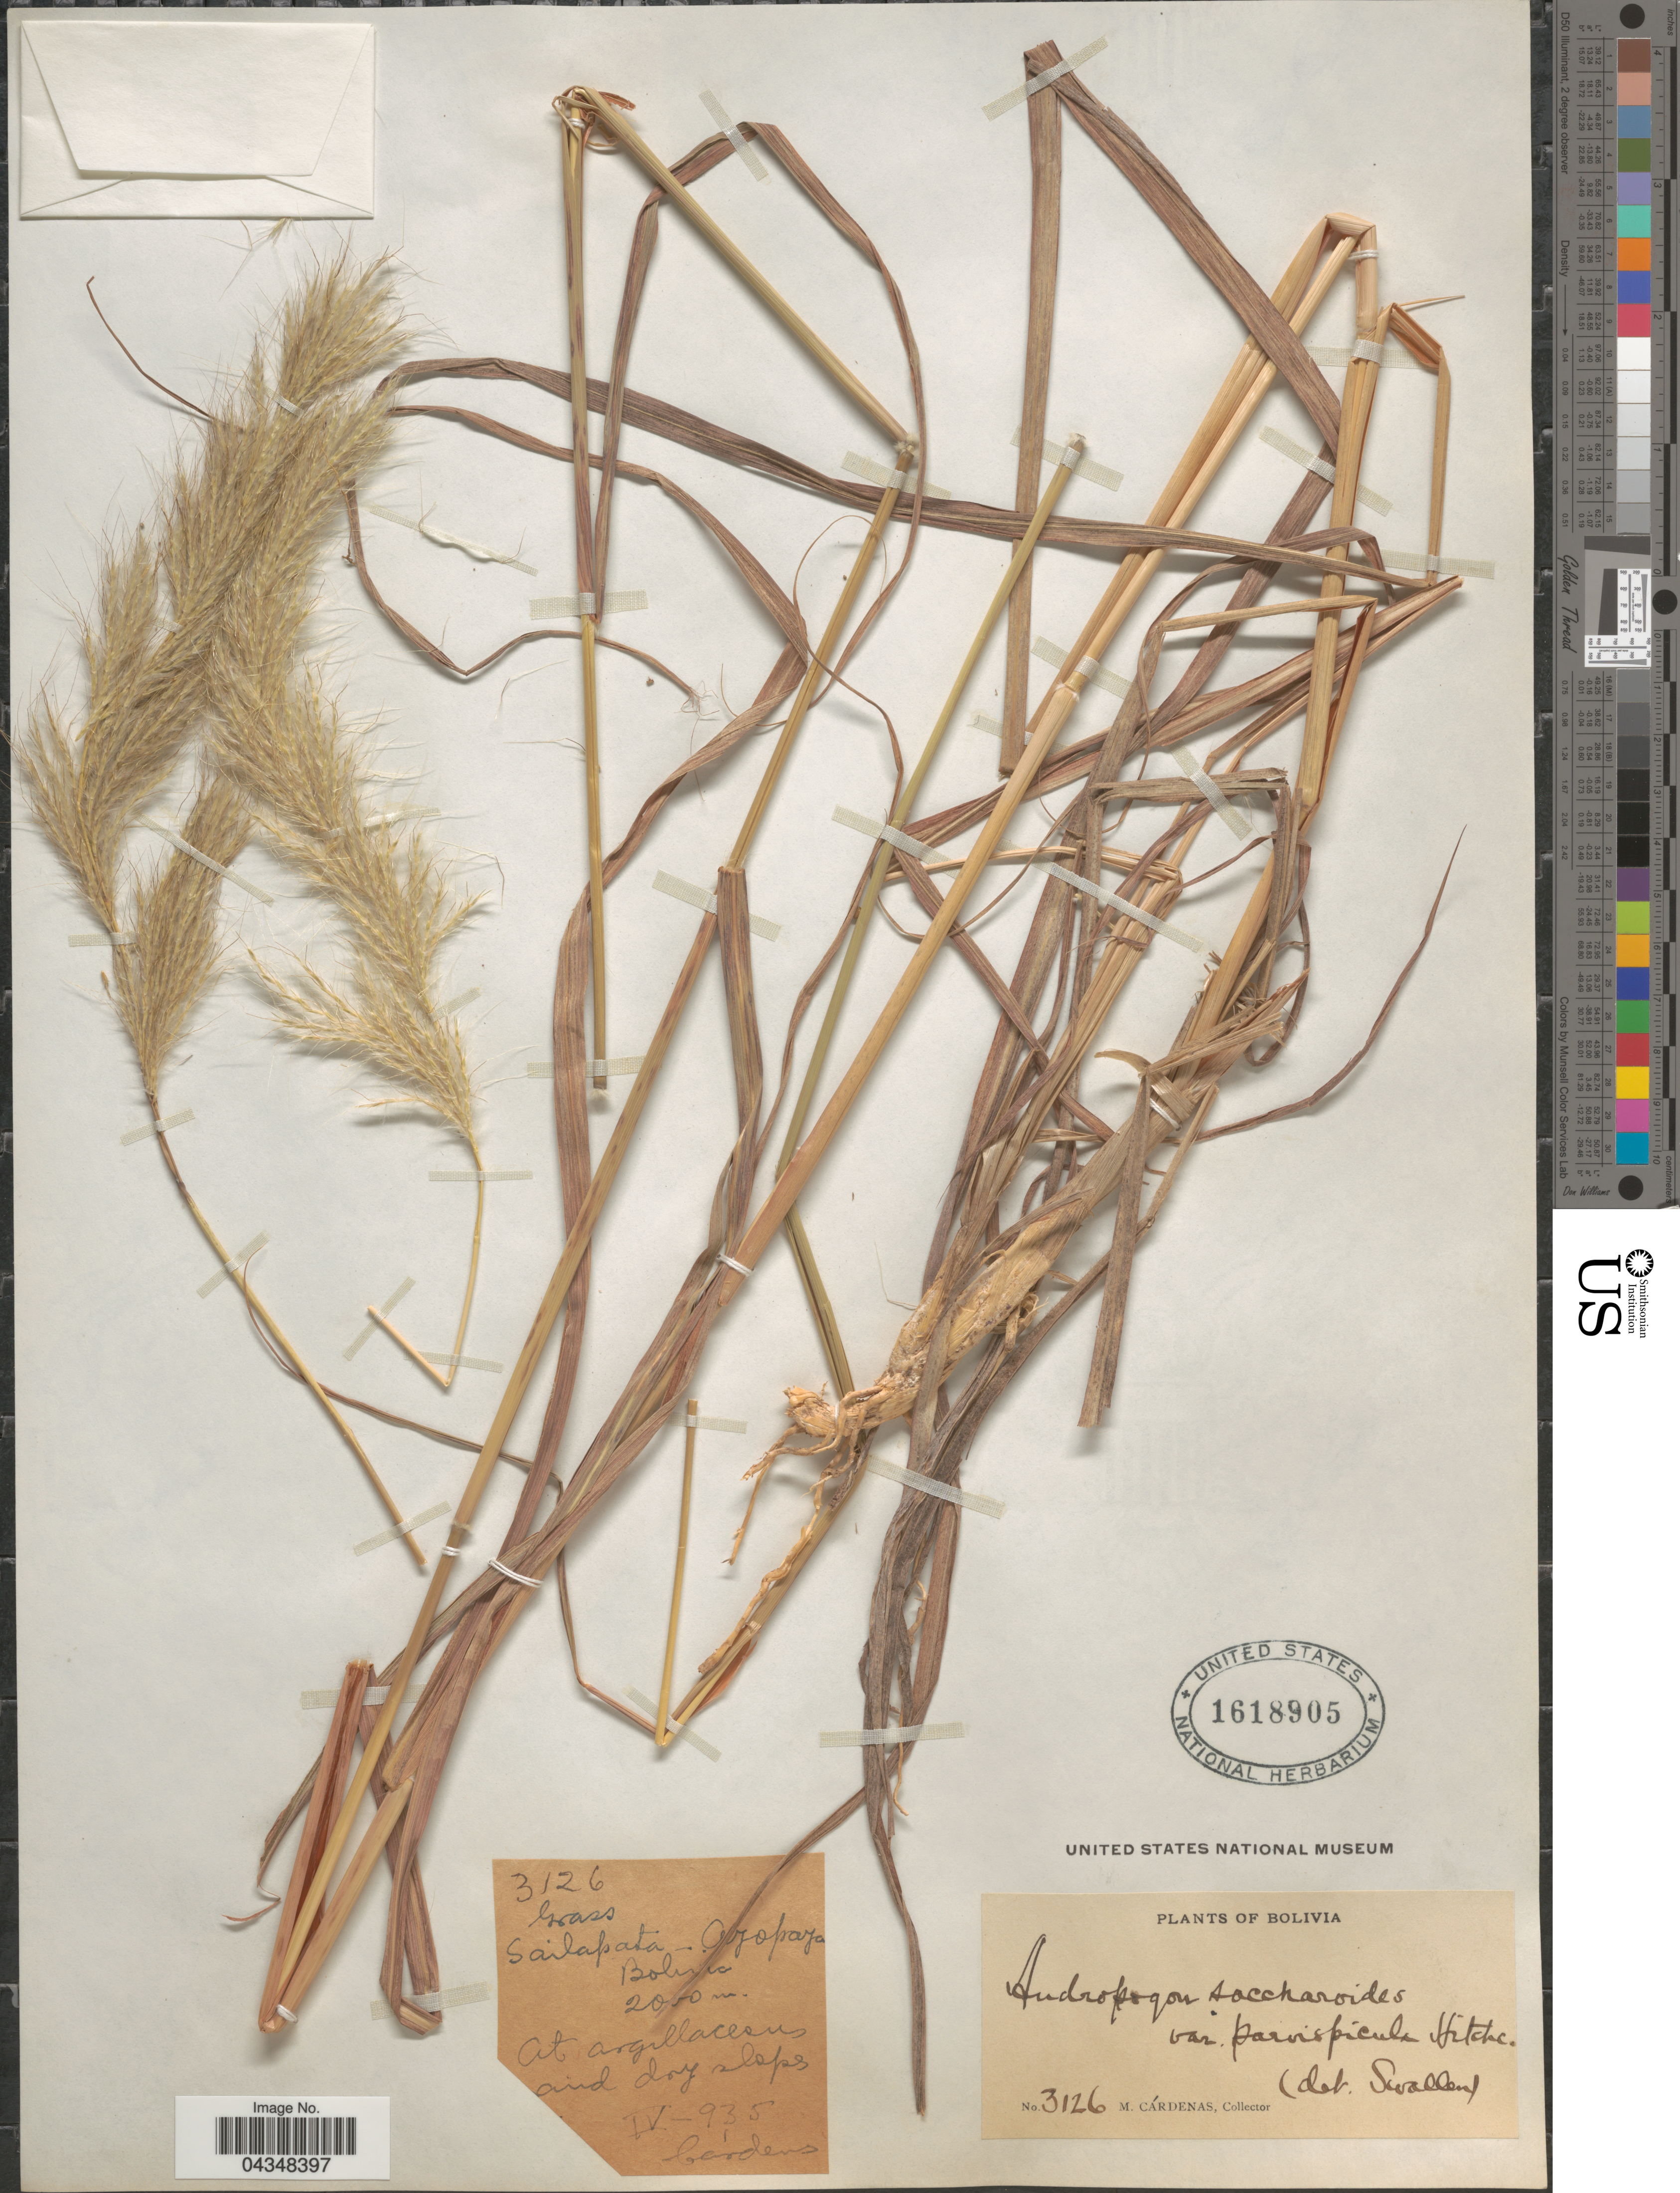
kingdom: Plantae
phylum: Tracheophyta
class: Liliopsida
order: Poales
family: Poaceae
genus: Bothriochloa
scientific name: Bothriochloa saccharoides var. parvispicula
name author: (Hitchc.) Tovar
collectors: M. Cárdenas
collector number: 3126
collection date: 1935-04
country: Bolivia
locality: Sailapata - Ayopaya.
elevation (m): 2000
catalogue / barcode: US 1618905